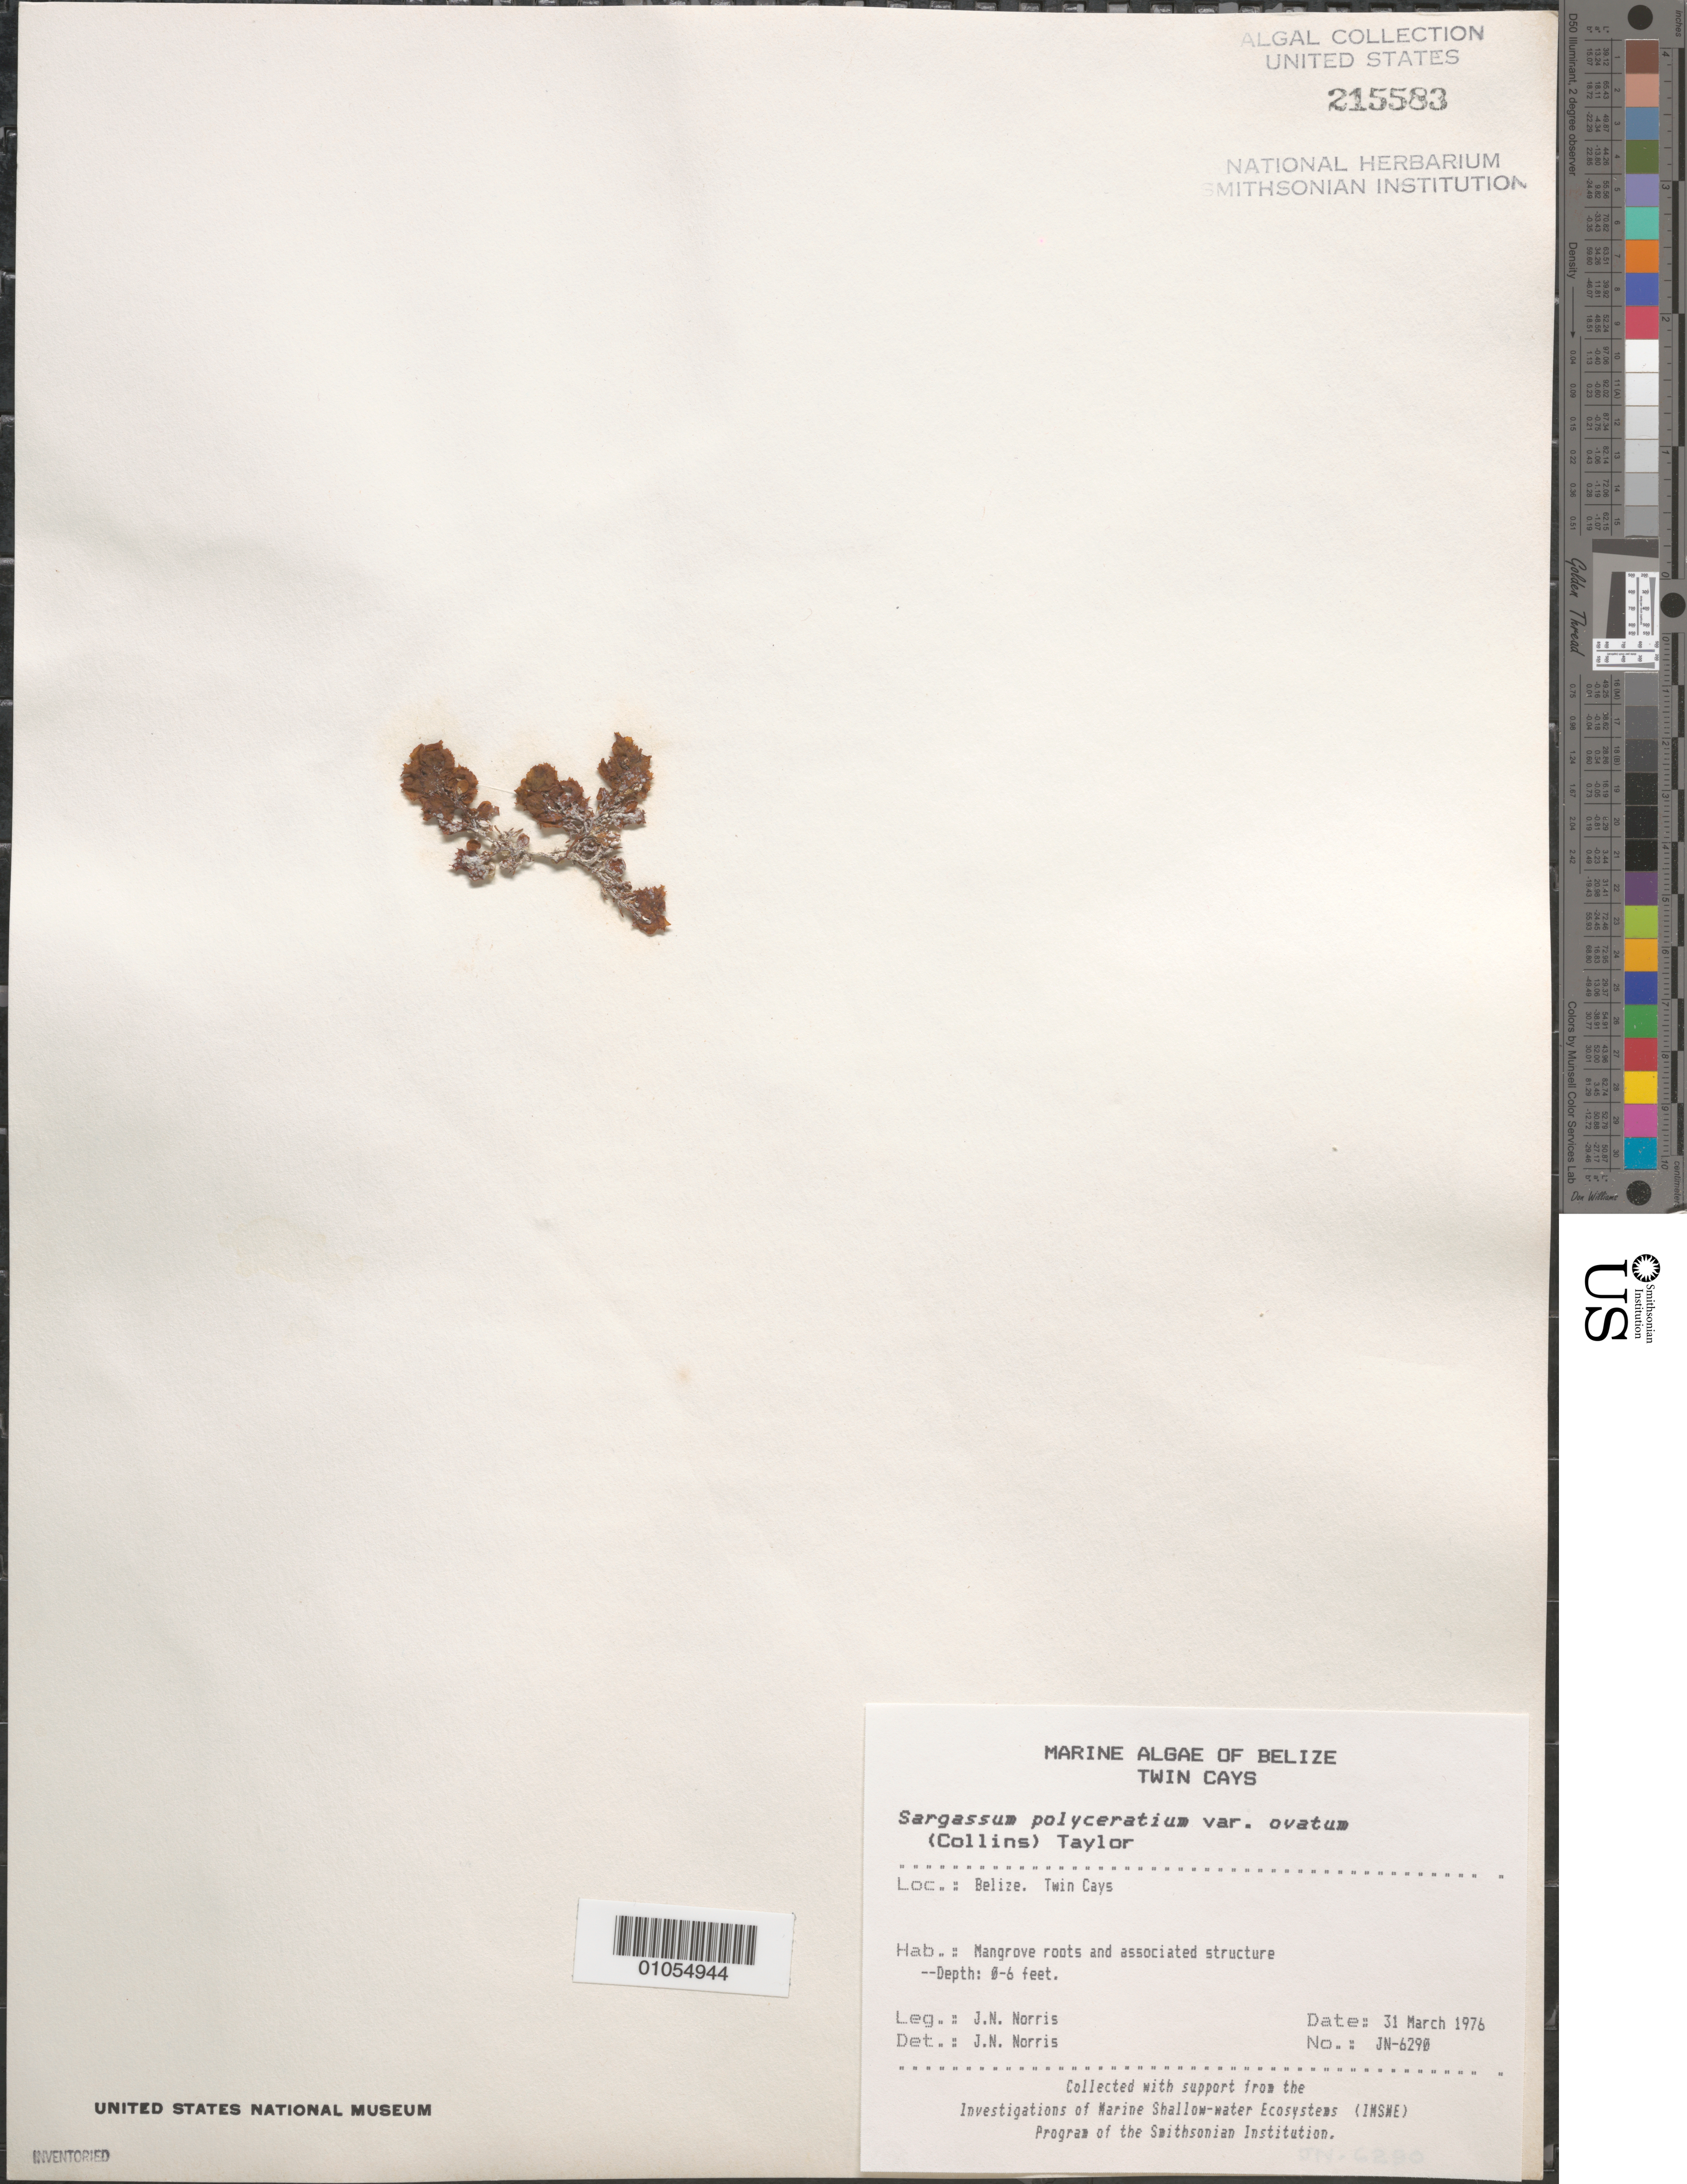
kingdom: Chromista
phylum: Ochrophyta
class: Phaeophyceae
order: Fucales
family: Sargassaceae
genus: Sargassum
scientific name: Sargassum polyceratium var. ovatum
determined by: Norris, James N.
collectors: J. N. Norris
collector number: JN-6290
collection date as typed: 31 Mar 1976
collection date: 1976-03-31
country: Belize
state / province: Stann Creek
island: Twin Cays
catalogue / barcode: US 215583